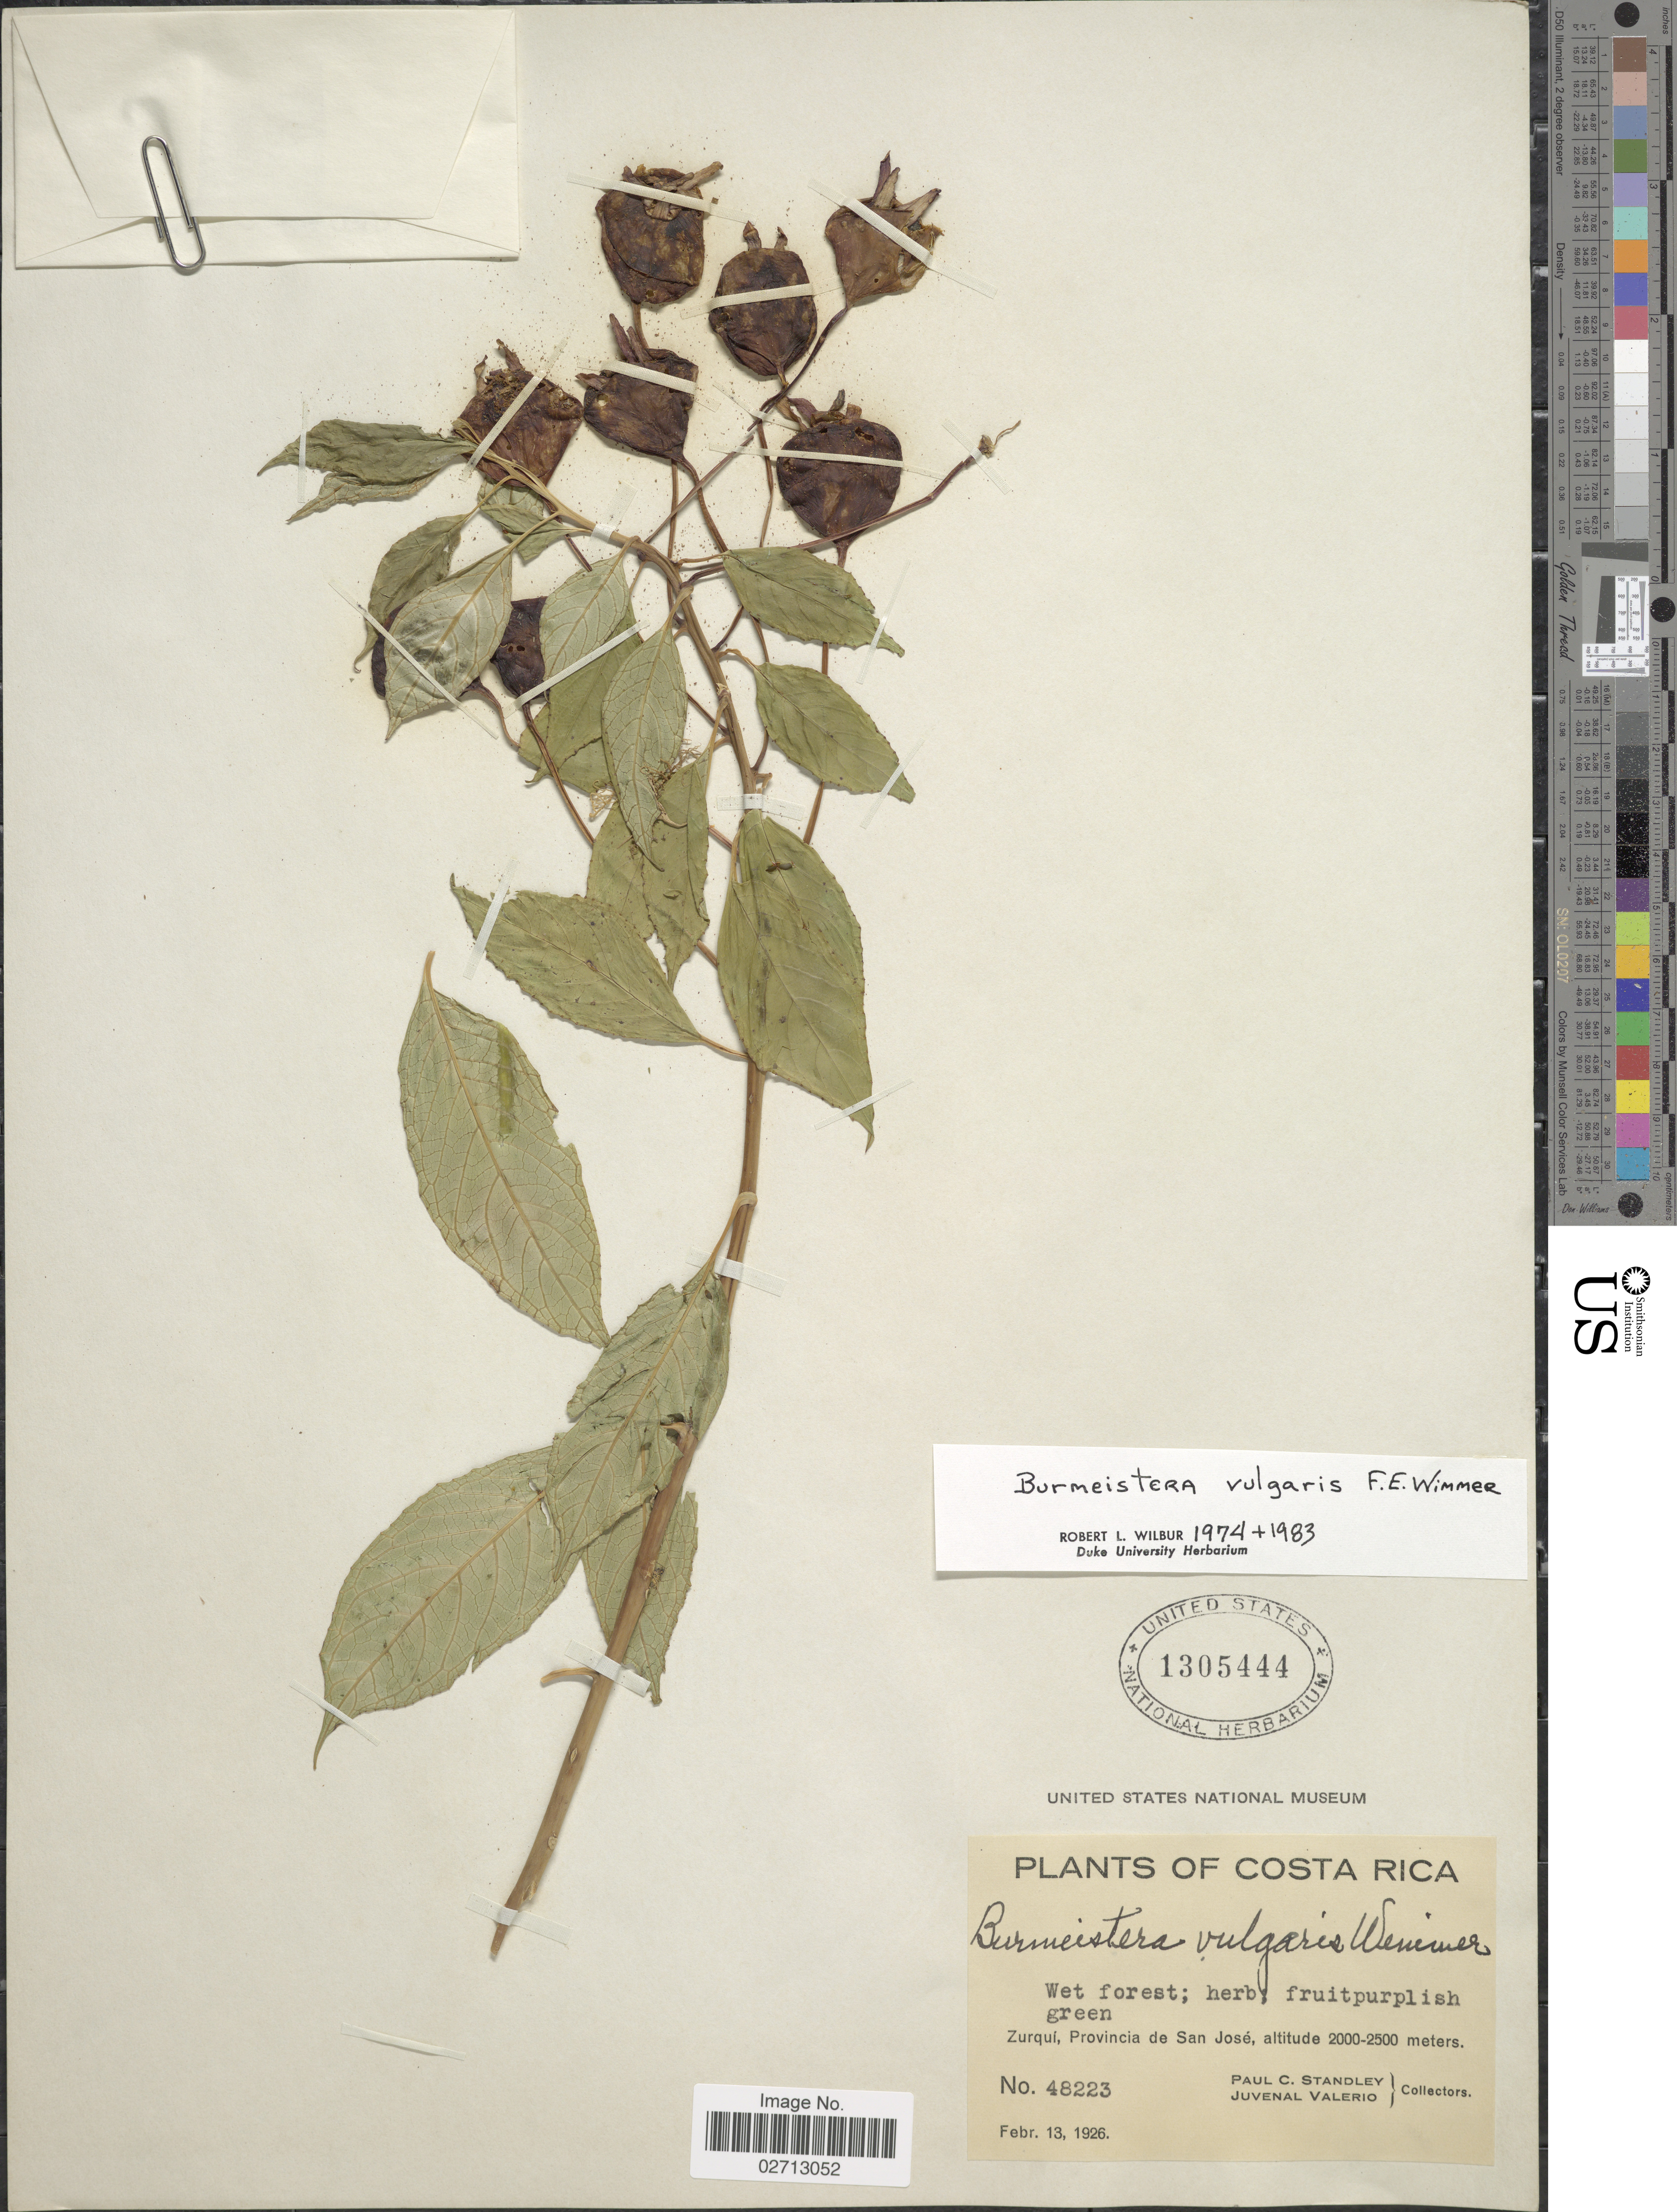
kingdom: Plantae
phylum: Tracheophyta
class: Magnoliopsida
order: Asterales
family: Campanulaceae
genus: Burmeistera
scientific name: Burmeistera vulgaris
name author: E. Wimm.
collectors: P. C. Standley & J. Valerio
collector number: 48223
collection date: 1926-02-13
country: Costa Rica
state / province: San José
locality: Zurqui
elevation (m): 2000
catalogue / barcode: US 1305444